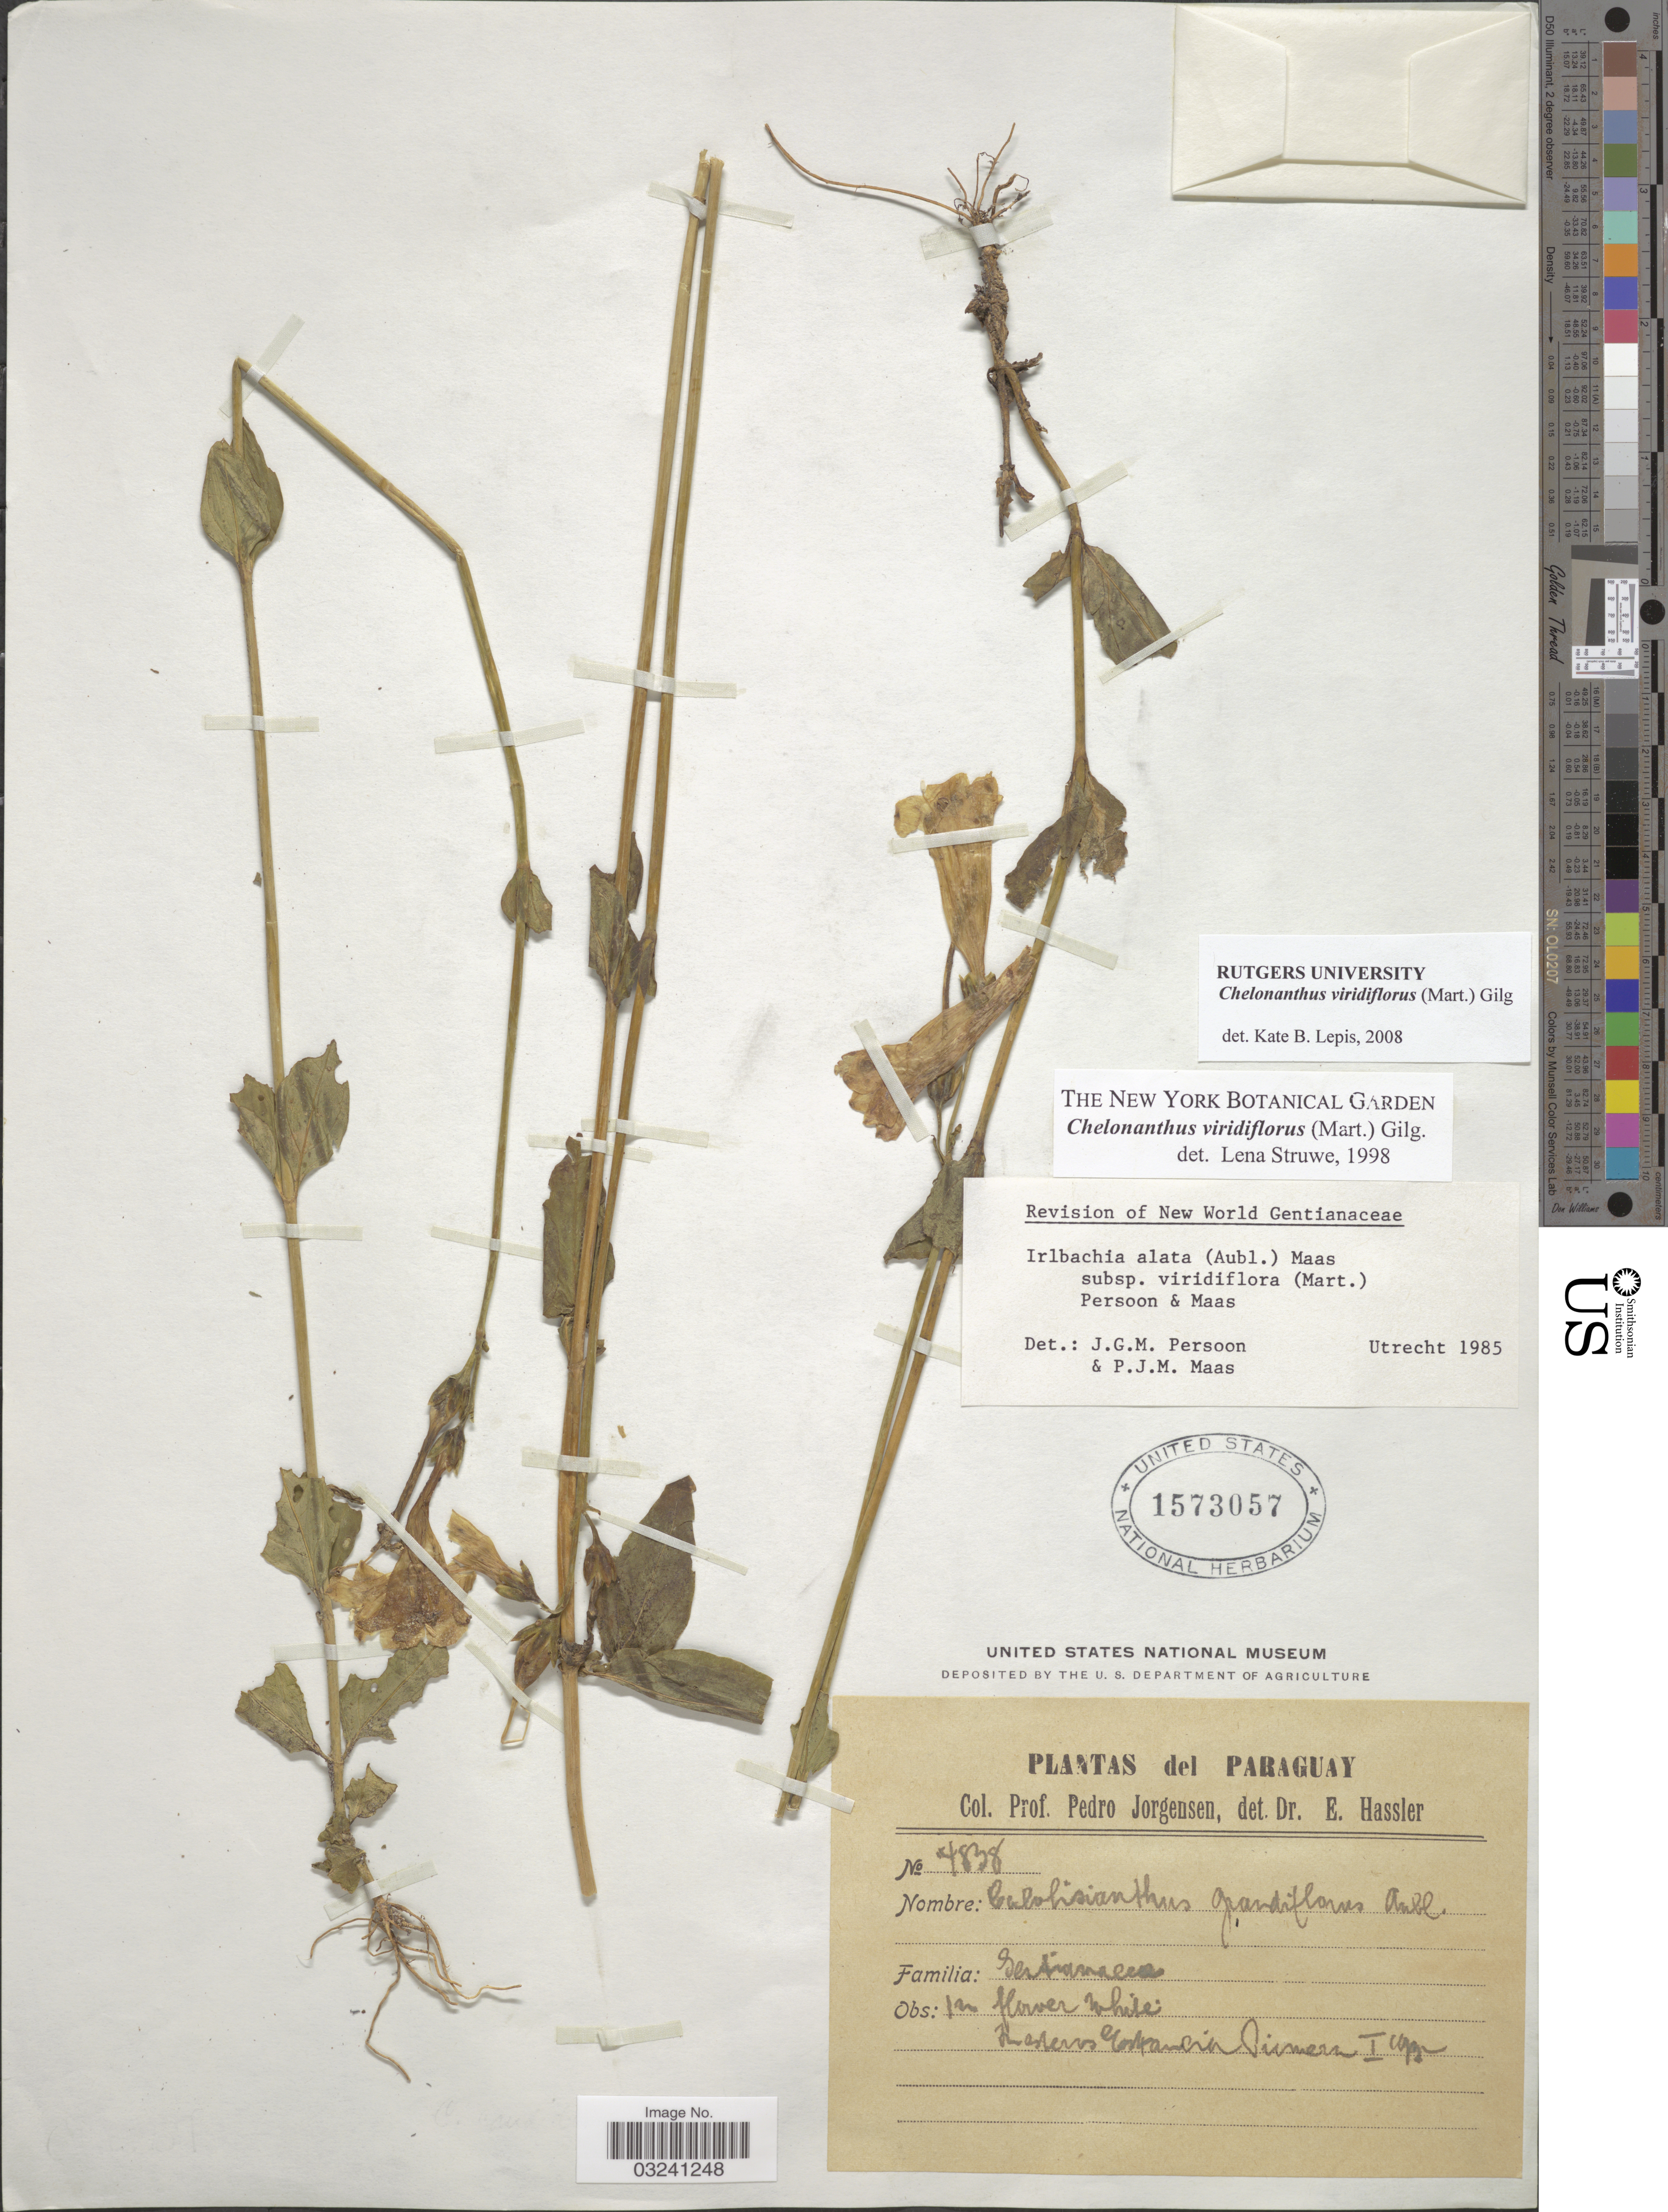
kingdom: Plantae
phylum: Tracheophyta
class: Magnoliopsida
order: Gentianales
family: Gentianaceae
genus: Chelonanthus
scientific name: Chelonanthus viridiflorus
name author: (Mart.) Gilg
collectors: P. Jörgensen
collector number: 4838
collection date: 1932-01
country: Paraguay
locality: Reserved Estancia Primera.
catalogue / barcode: US 1573057